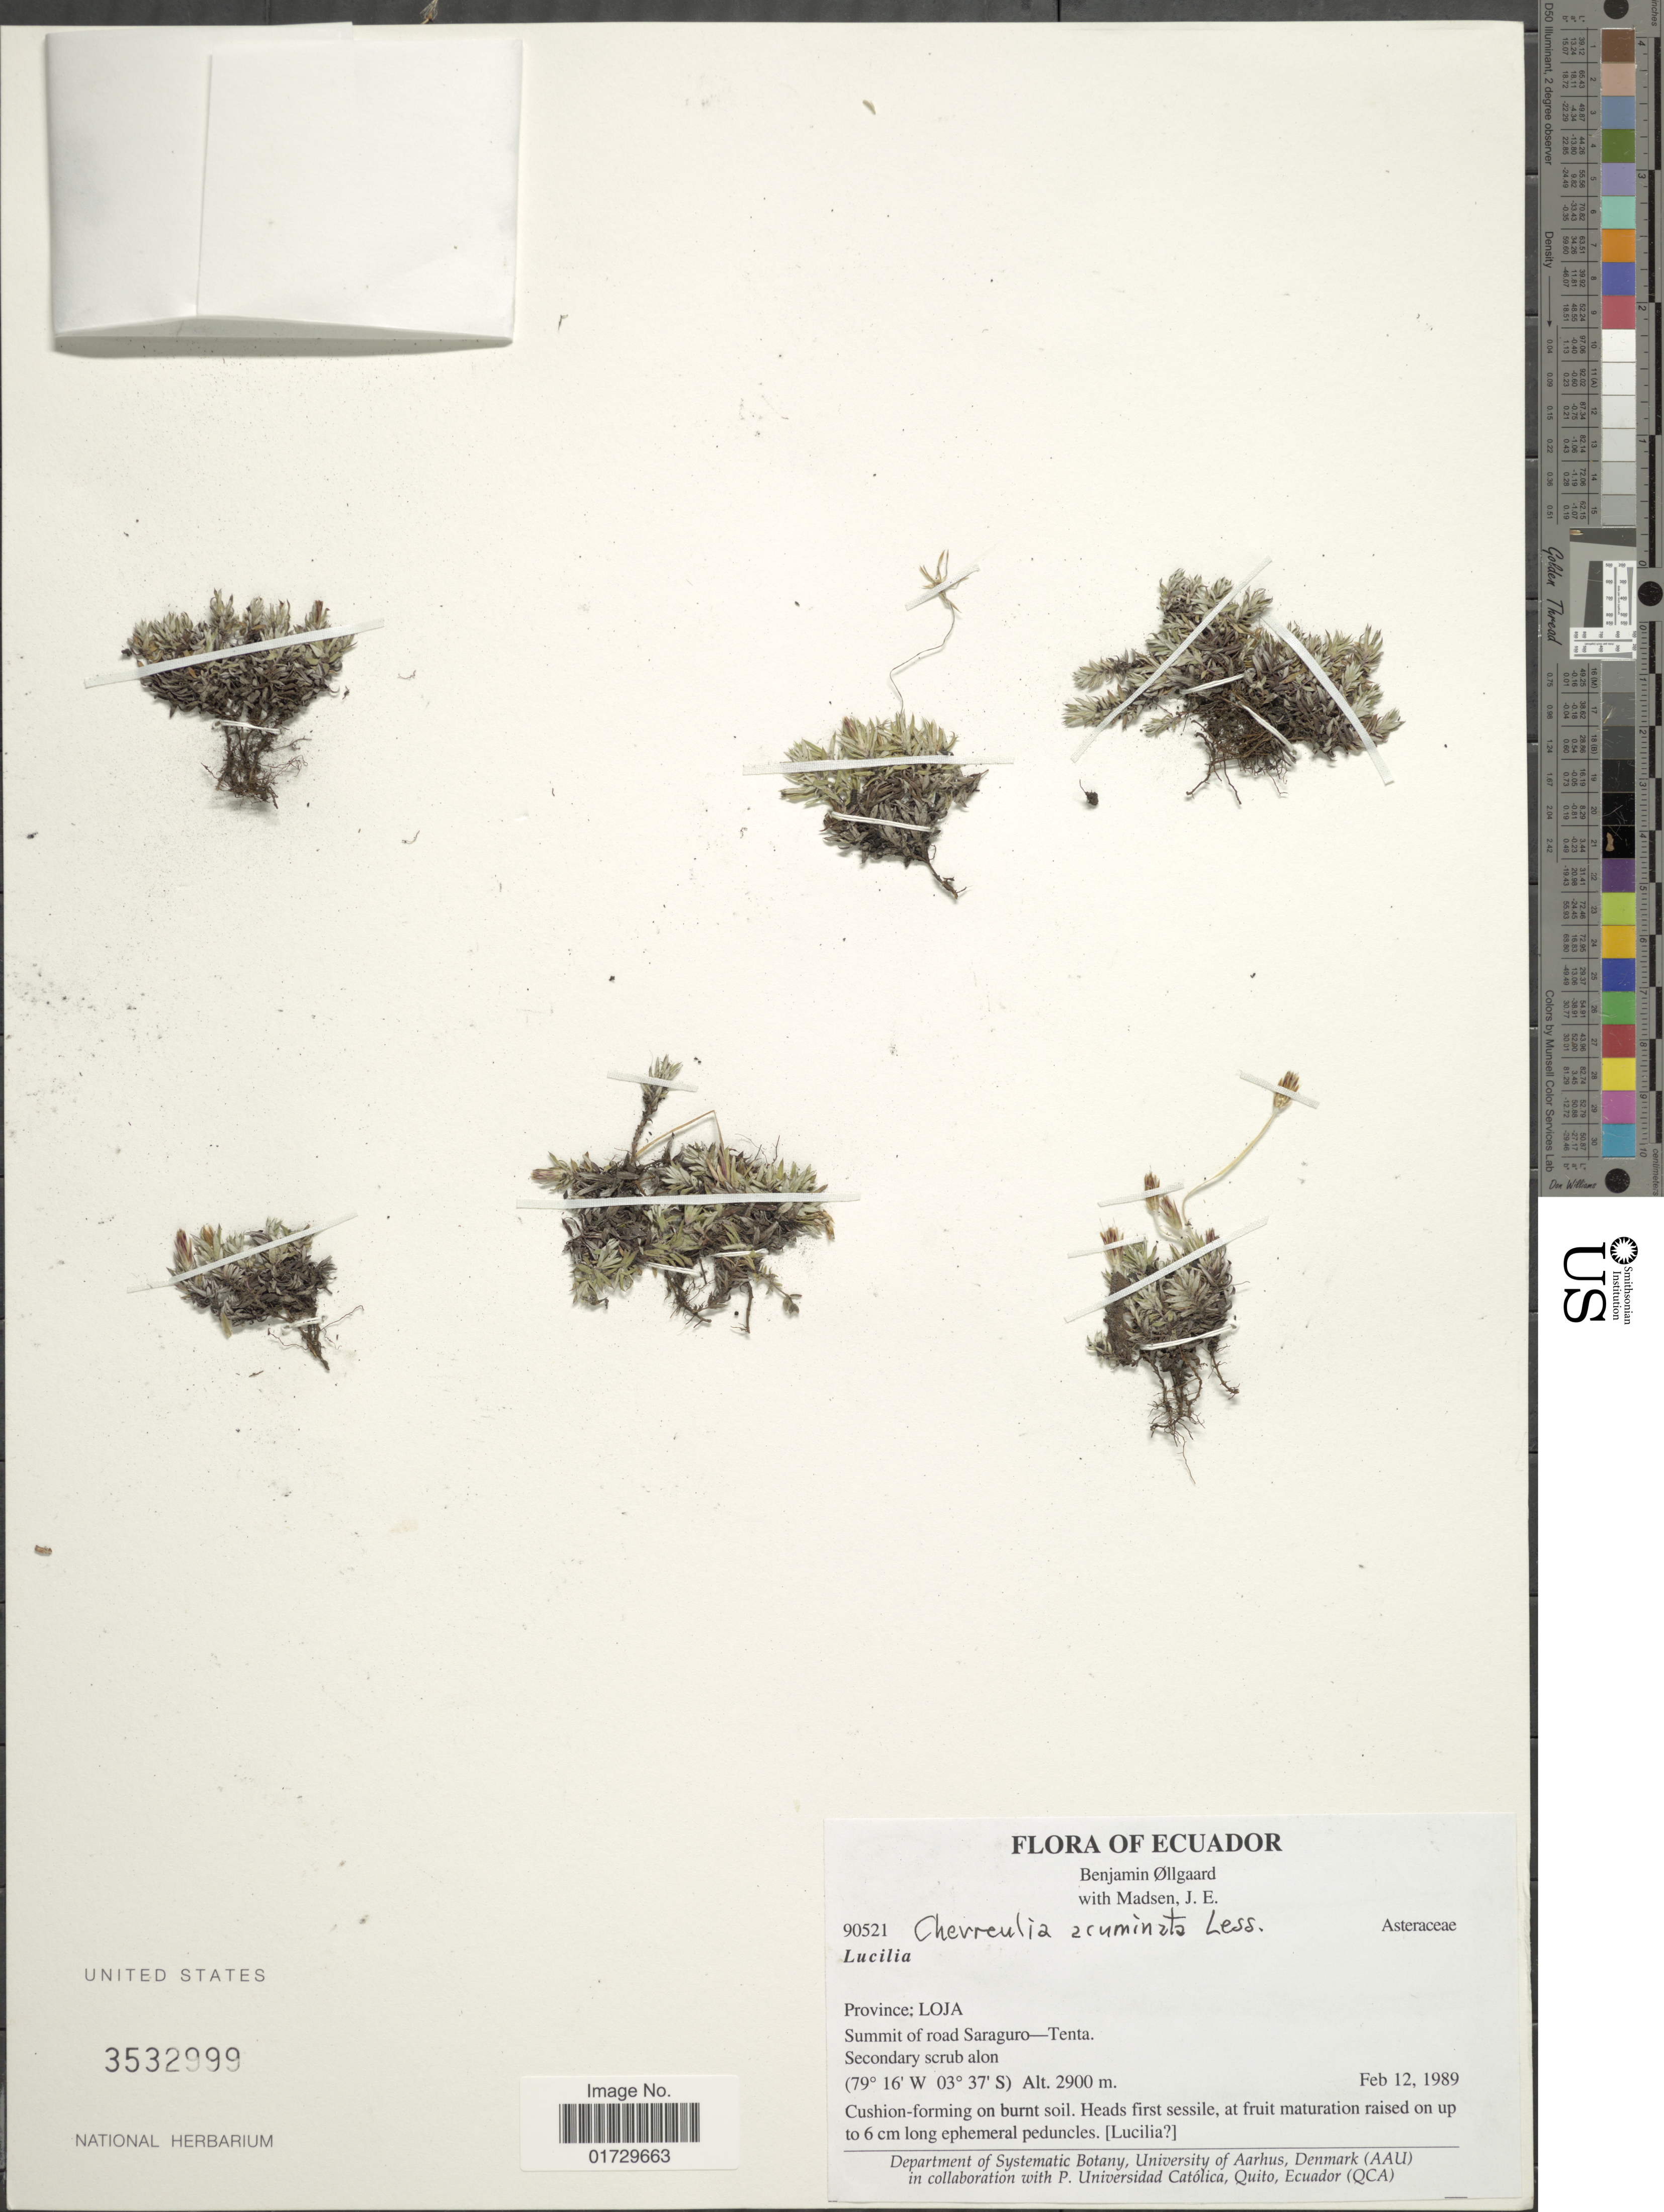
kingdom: Plantae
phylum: Tracheophyta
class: Magnoliopsida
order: Asterales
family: Asteraceae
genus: Chevreulia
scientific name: Chevreulia acuminata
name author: Less.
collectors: B. Øllgaard & J. E. Madsen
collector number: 90521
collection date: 1989-02-12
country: Ecuador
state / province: Loja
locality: Summit of road Saraguro-Tenta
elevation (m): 2900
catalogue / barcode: US 3532999